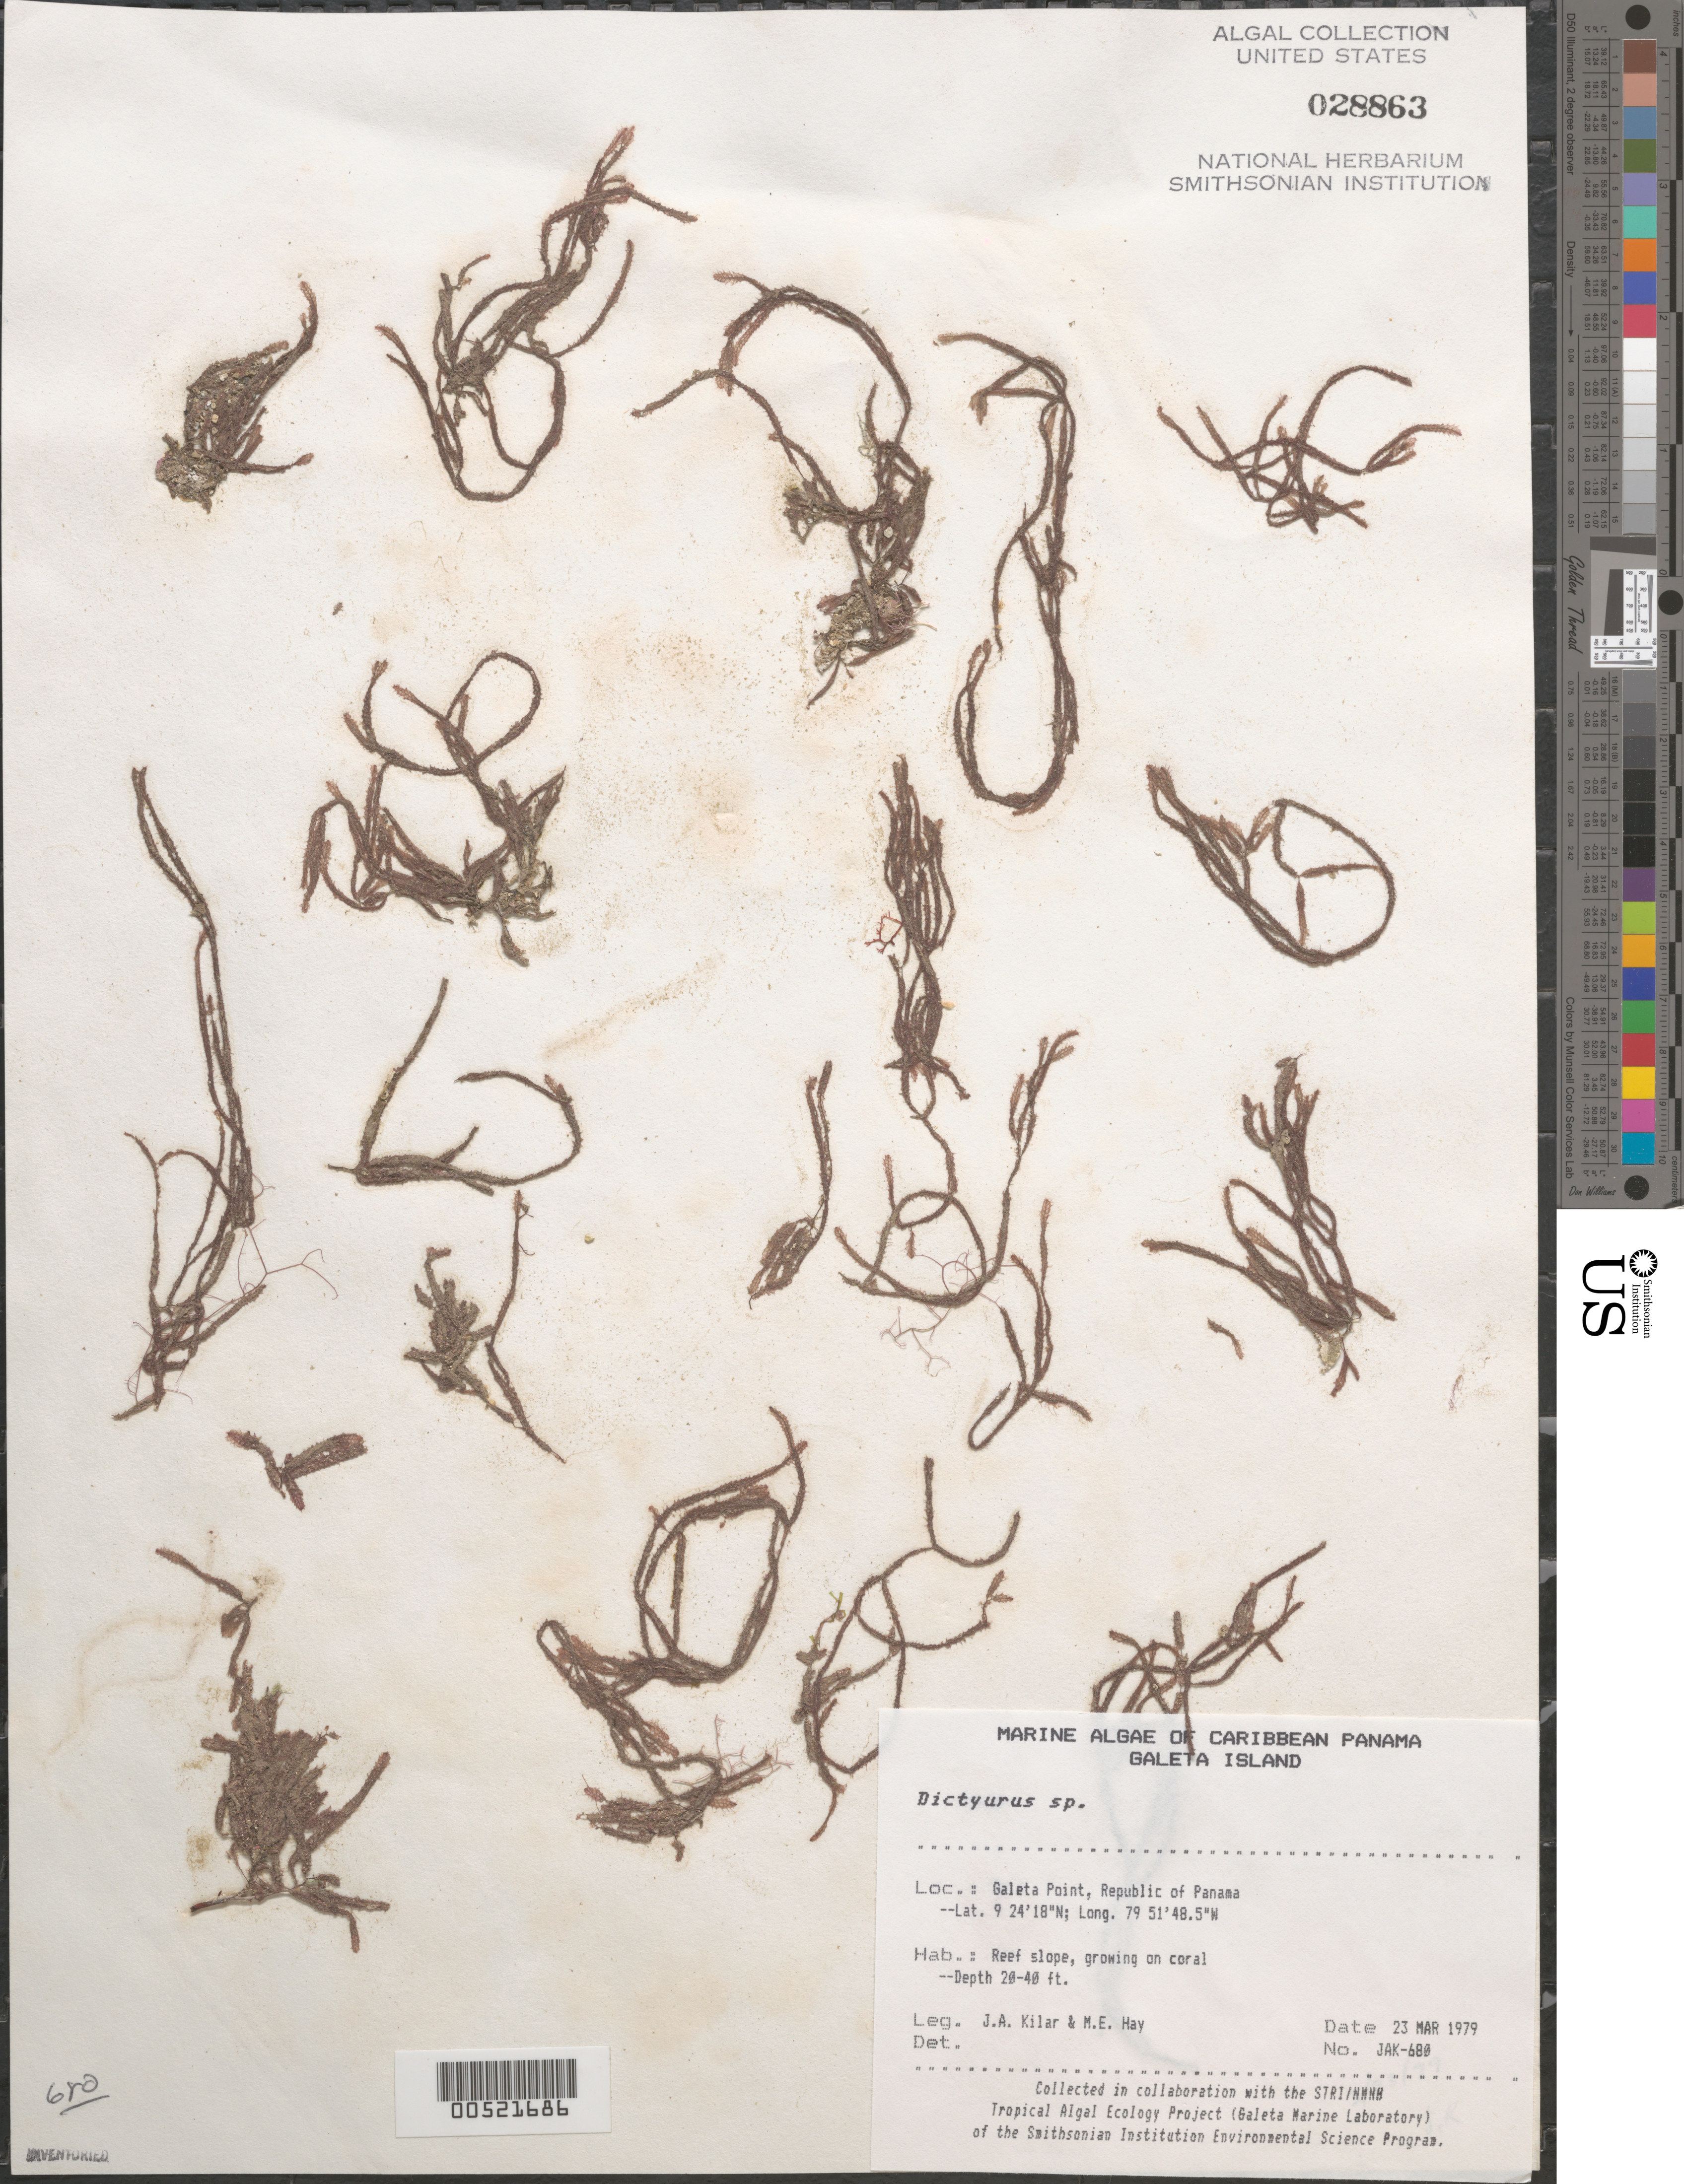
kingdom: Plantae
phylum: Rhodophyta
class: Florideophyceae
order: Ceramiales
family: Dasyaceae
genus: Dictyurus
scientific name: Dictyurus sp.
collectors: J. A. Kilar & M. E. Hay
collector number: JAK-680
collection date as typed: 23 Mar 1979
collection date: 1979-03-23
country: Panama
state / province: Colón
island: Galeta Island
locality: Galeta Point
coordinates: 9 24' 18" N, 79 51' 48.5" W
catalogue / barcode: US 28863